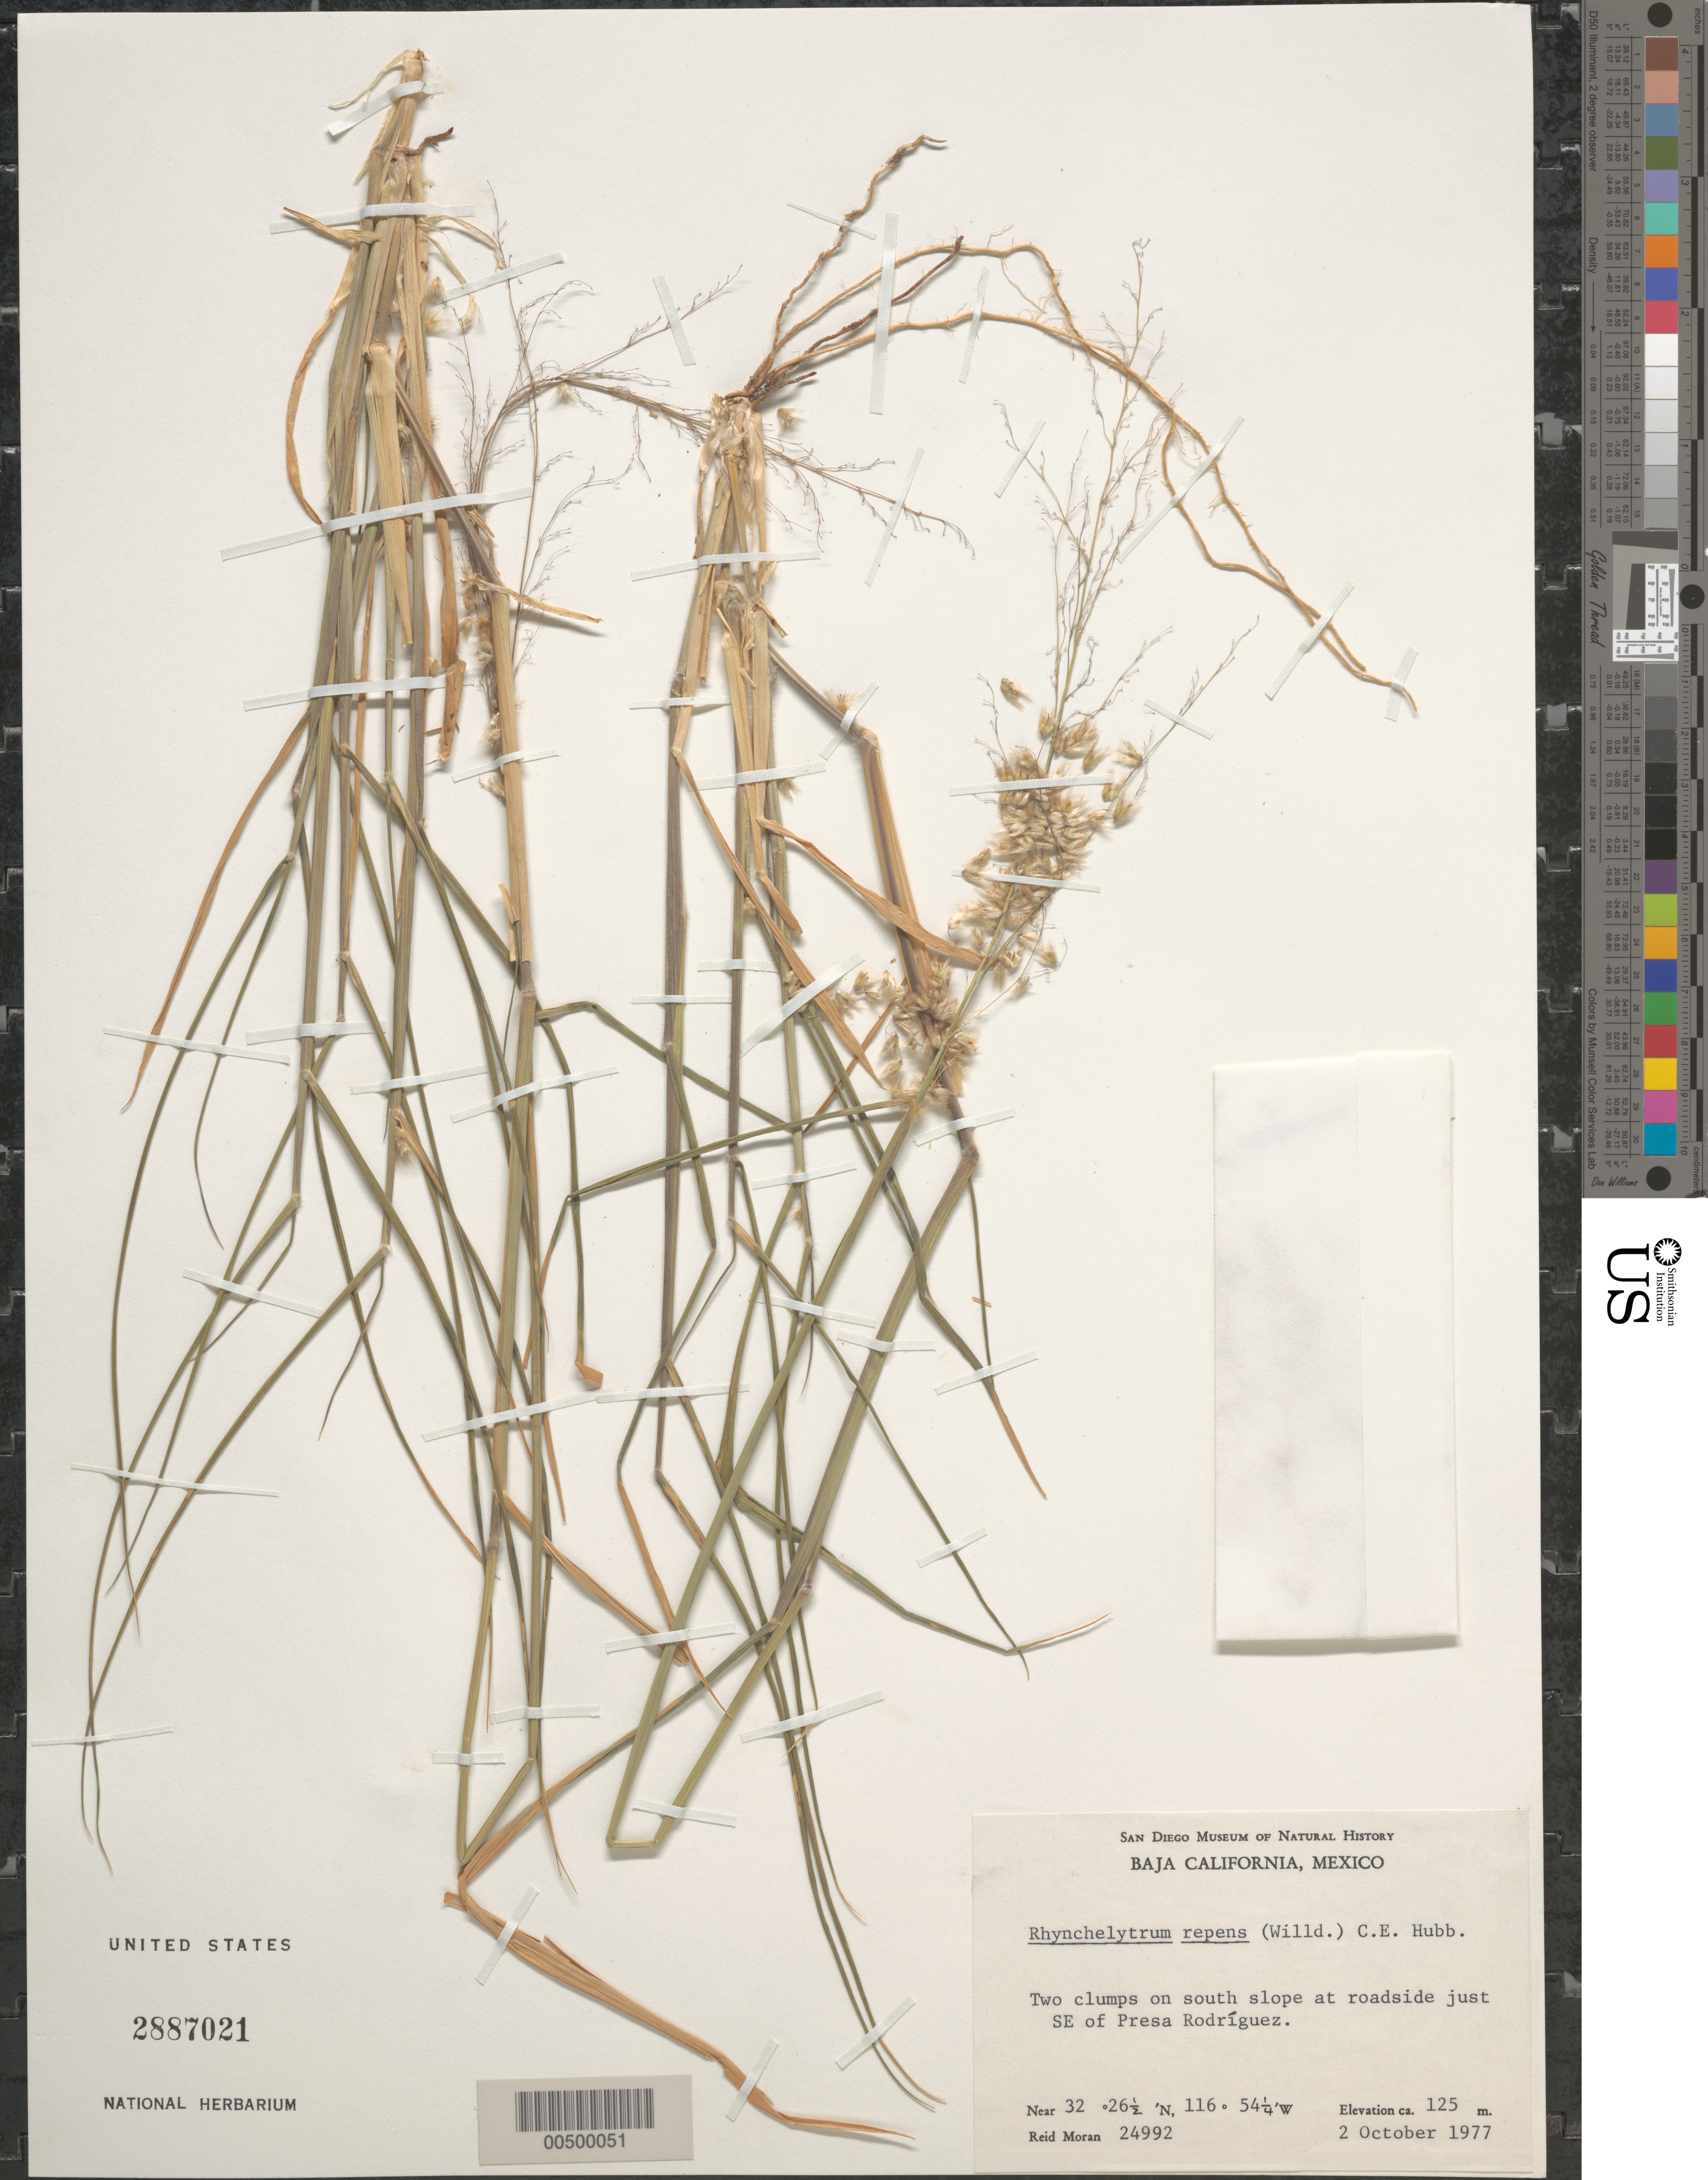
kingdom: Plantae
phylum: Tracheophyta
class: Liliopsida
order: Poales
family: Poaceae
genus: Rhynchelytrum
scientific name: Rhynchelytrum repens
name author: (Willd.) C.E. Hubb.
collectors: R. V. Moran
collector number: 24992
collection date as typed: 2 Oct 1977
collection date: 1977-10-02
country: Mexico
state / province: Baja California Norte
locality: Just SE of Presa Rodr¡guez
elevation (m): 125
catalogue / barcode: US 2887021